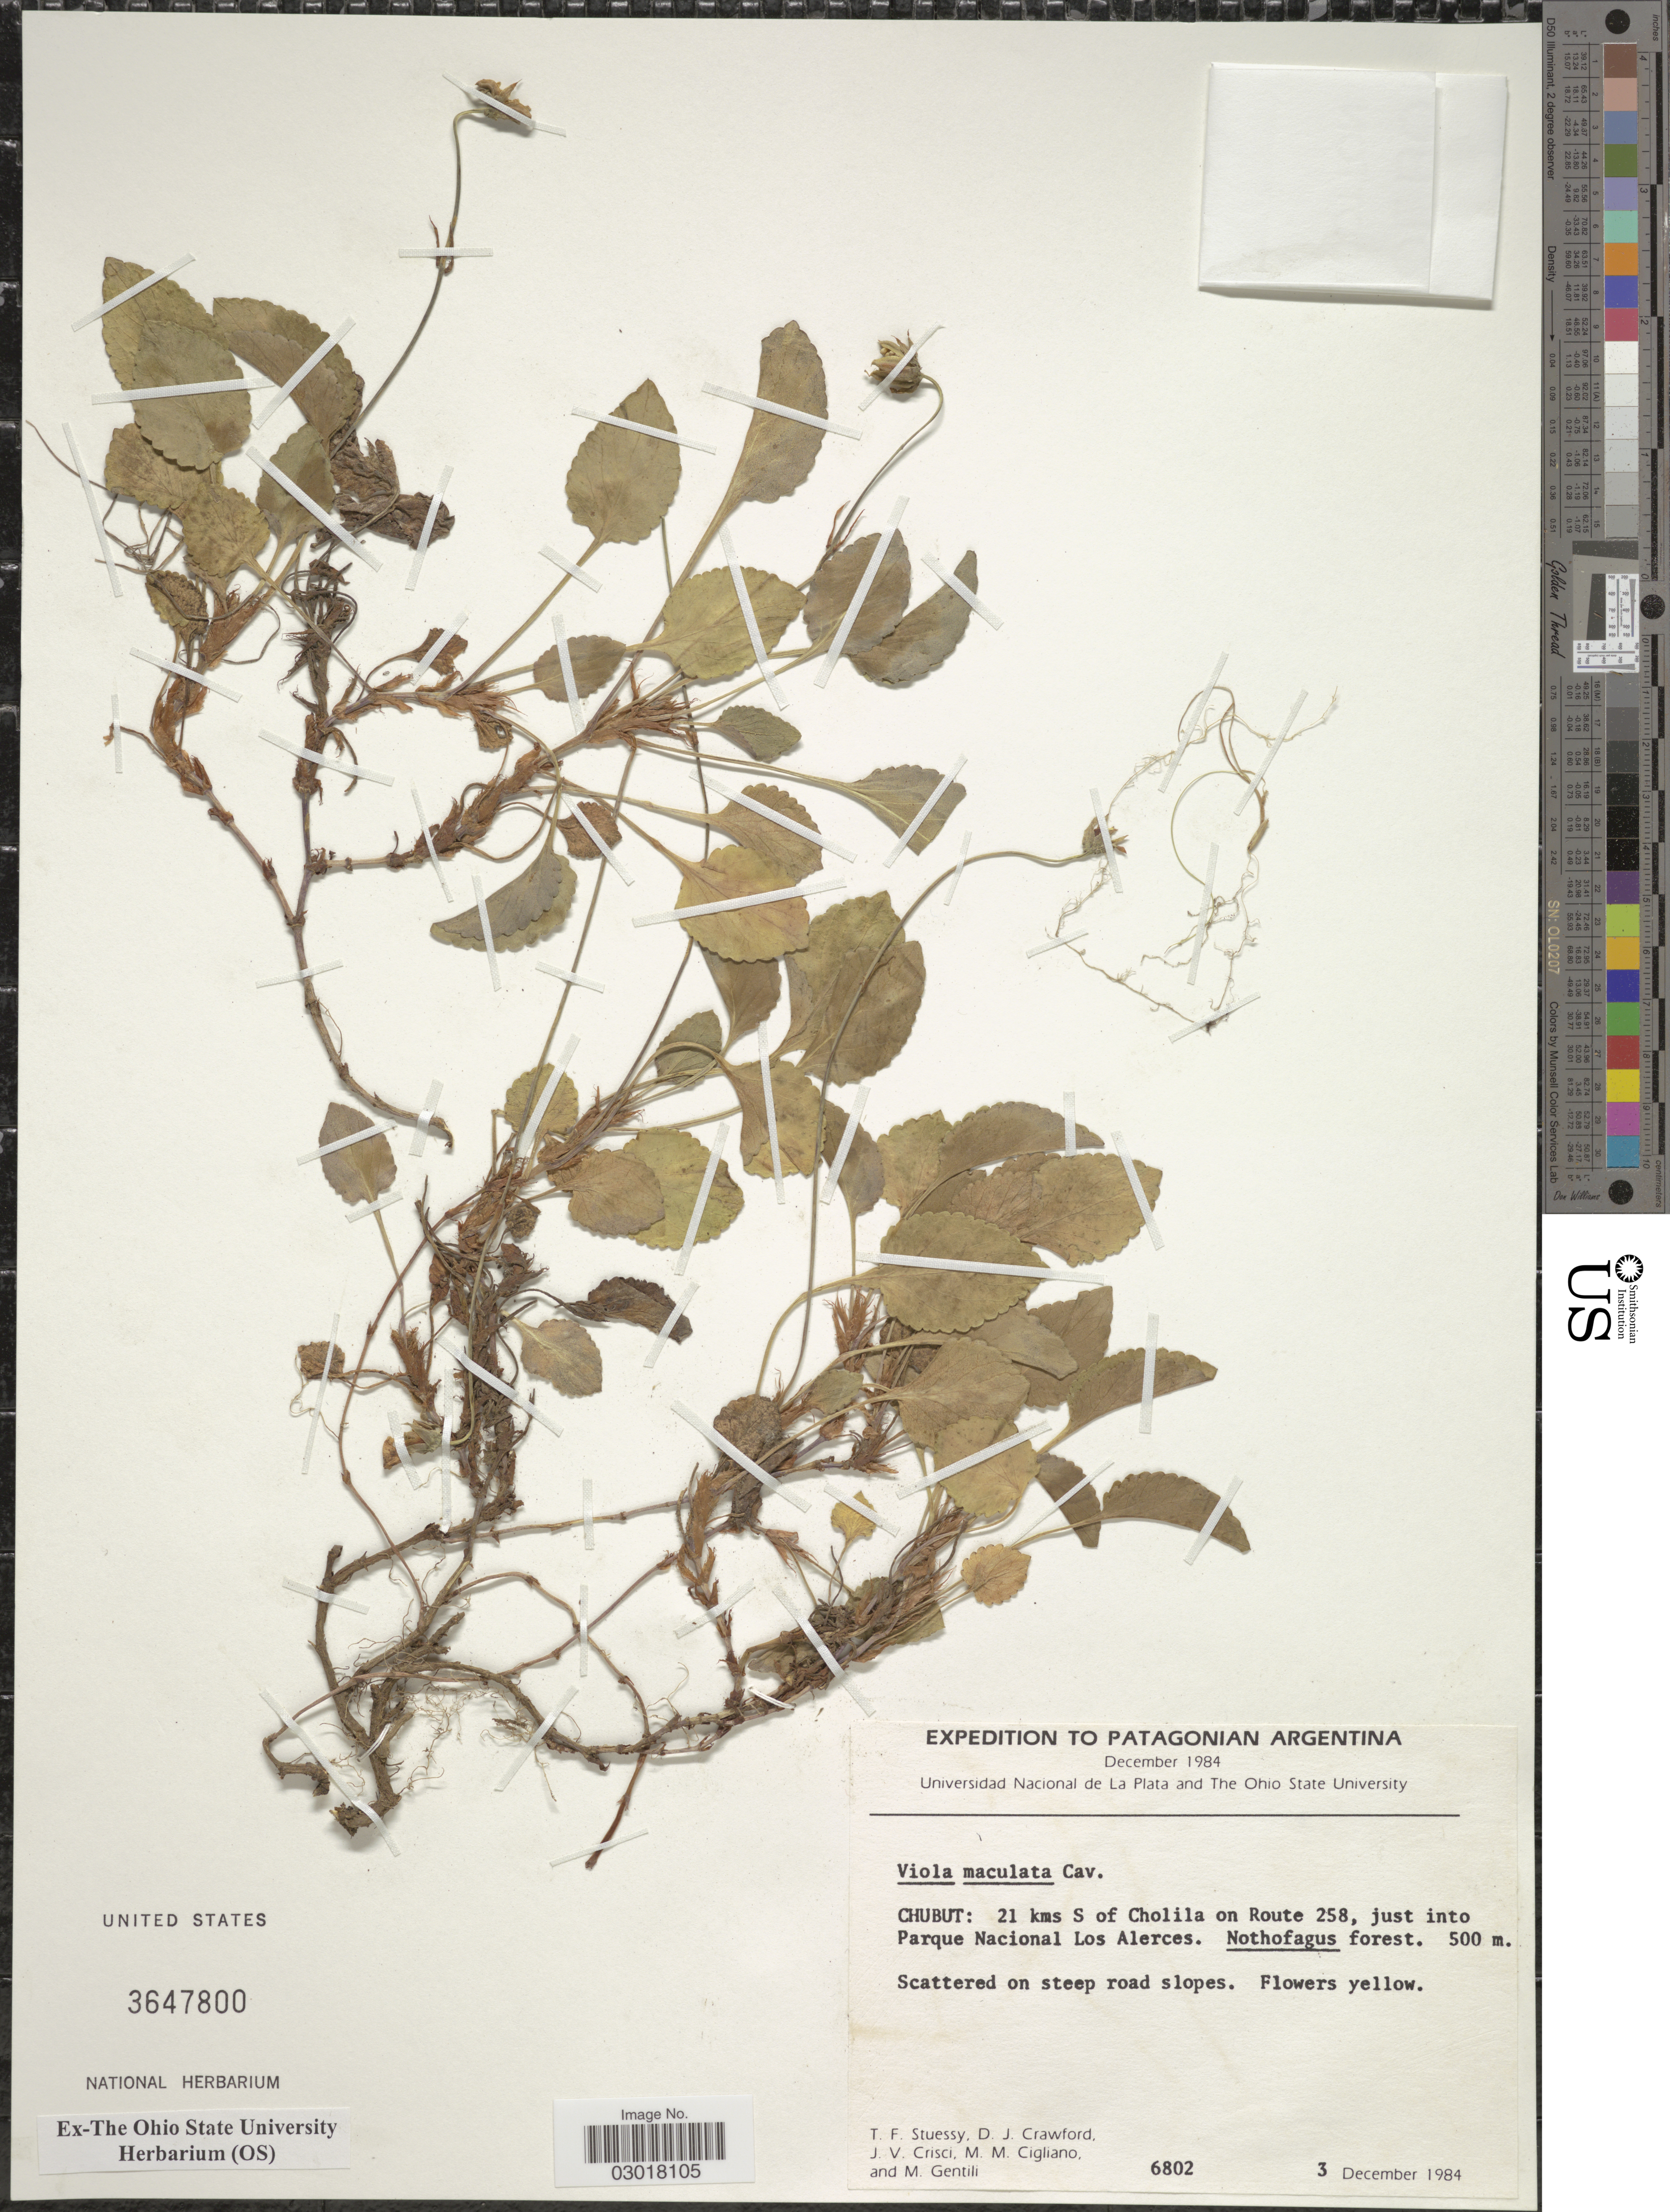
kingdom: Plantae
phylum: Tracheophyta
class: Magnoliopsida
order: Malpighiales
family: Violaceae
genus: Viola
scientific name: Viola maculata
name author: Cav.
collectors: T. Steussy, D. Crawford, J. Crisci, M. Cigliano & M. Gentili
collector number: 6802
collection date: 1984-12-03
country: Argentina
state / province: Chubut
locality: Patagonian Argentina. 21 kms S of Cholila on Route 258, just into Parque Nacional Los Alerces.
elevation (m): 500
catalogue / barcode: US 3647800